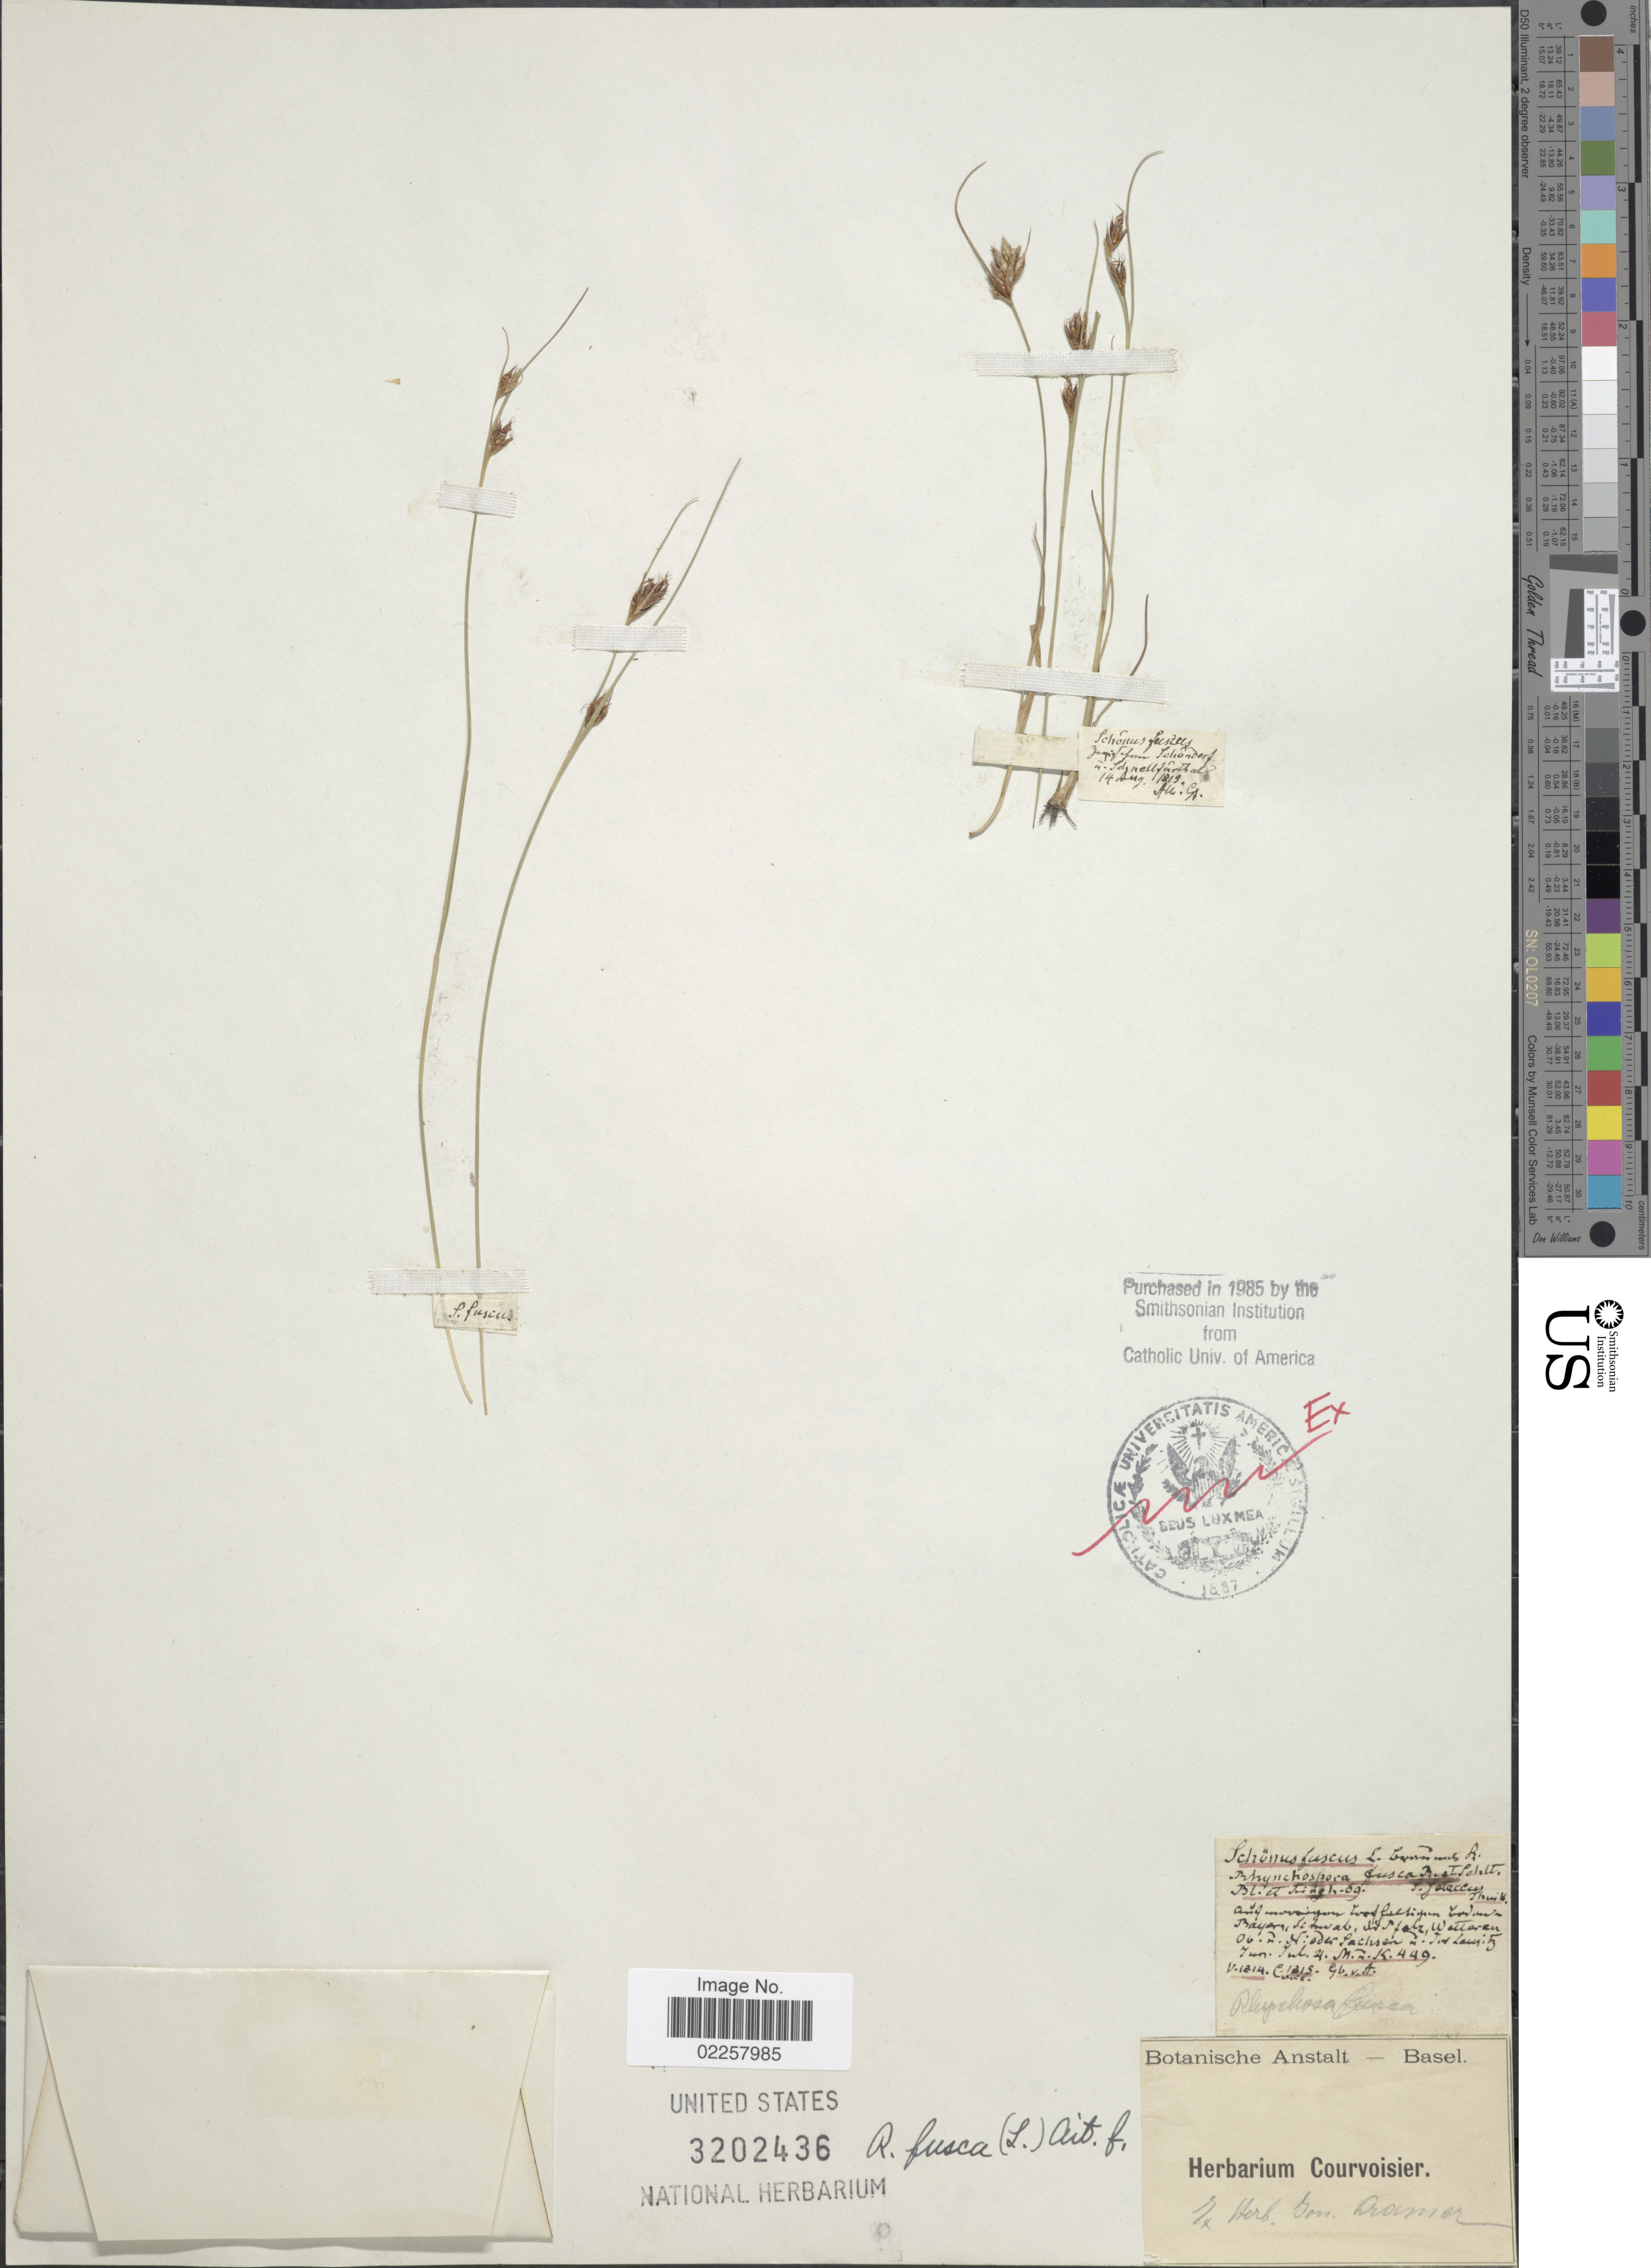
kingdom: Plantae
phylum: Tracheophyta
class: Liliopsida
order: Poales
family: Cyperaceae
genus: Rhynchospora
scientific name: Rhynchospora fusca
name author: (L.) W.T. Aiton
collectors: Ex herb. Courvoisier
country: Switzerland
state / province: Basel-Stadt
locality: Basel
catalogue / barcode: US 3202436